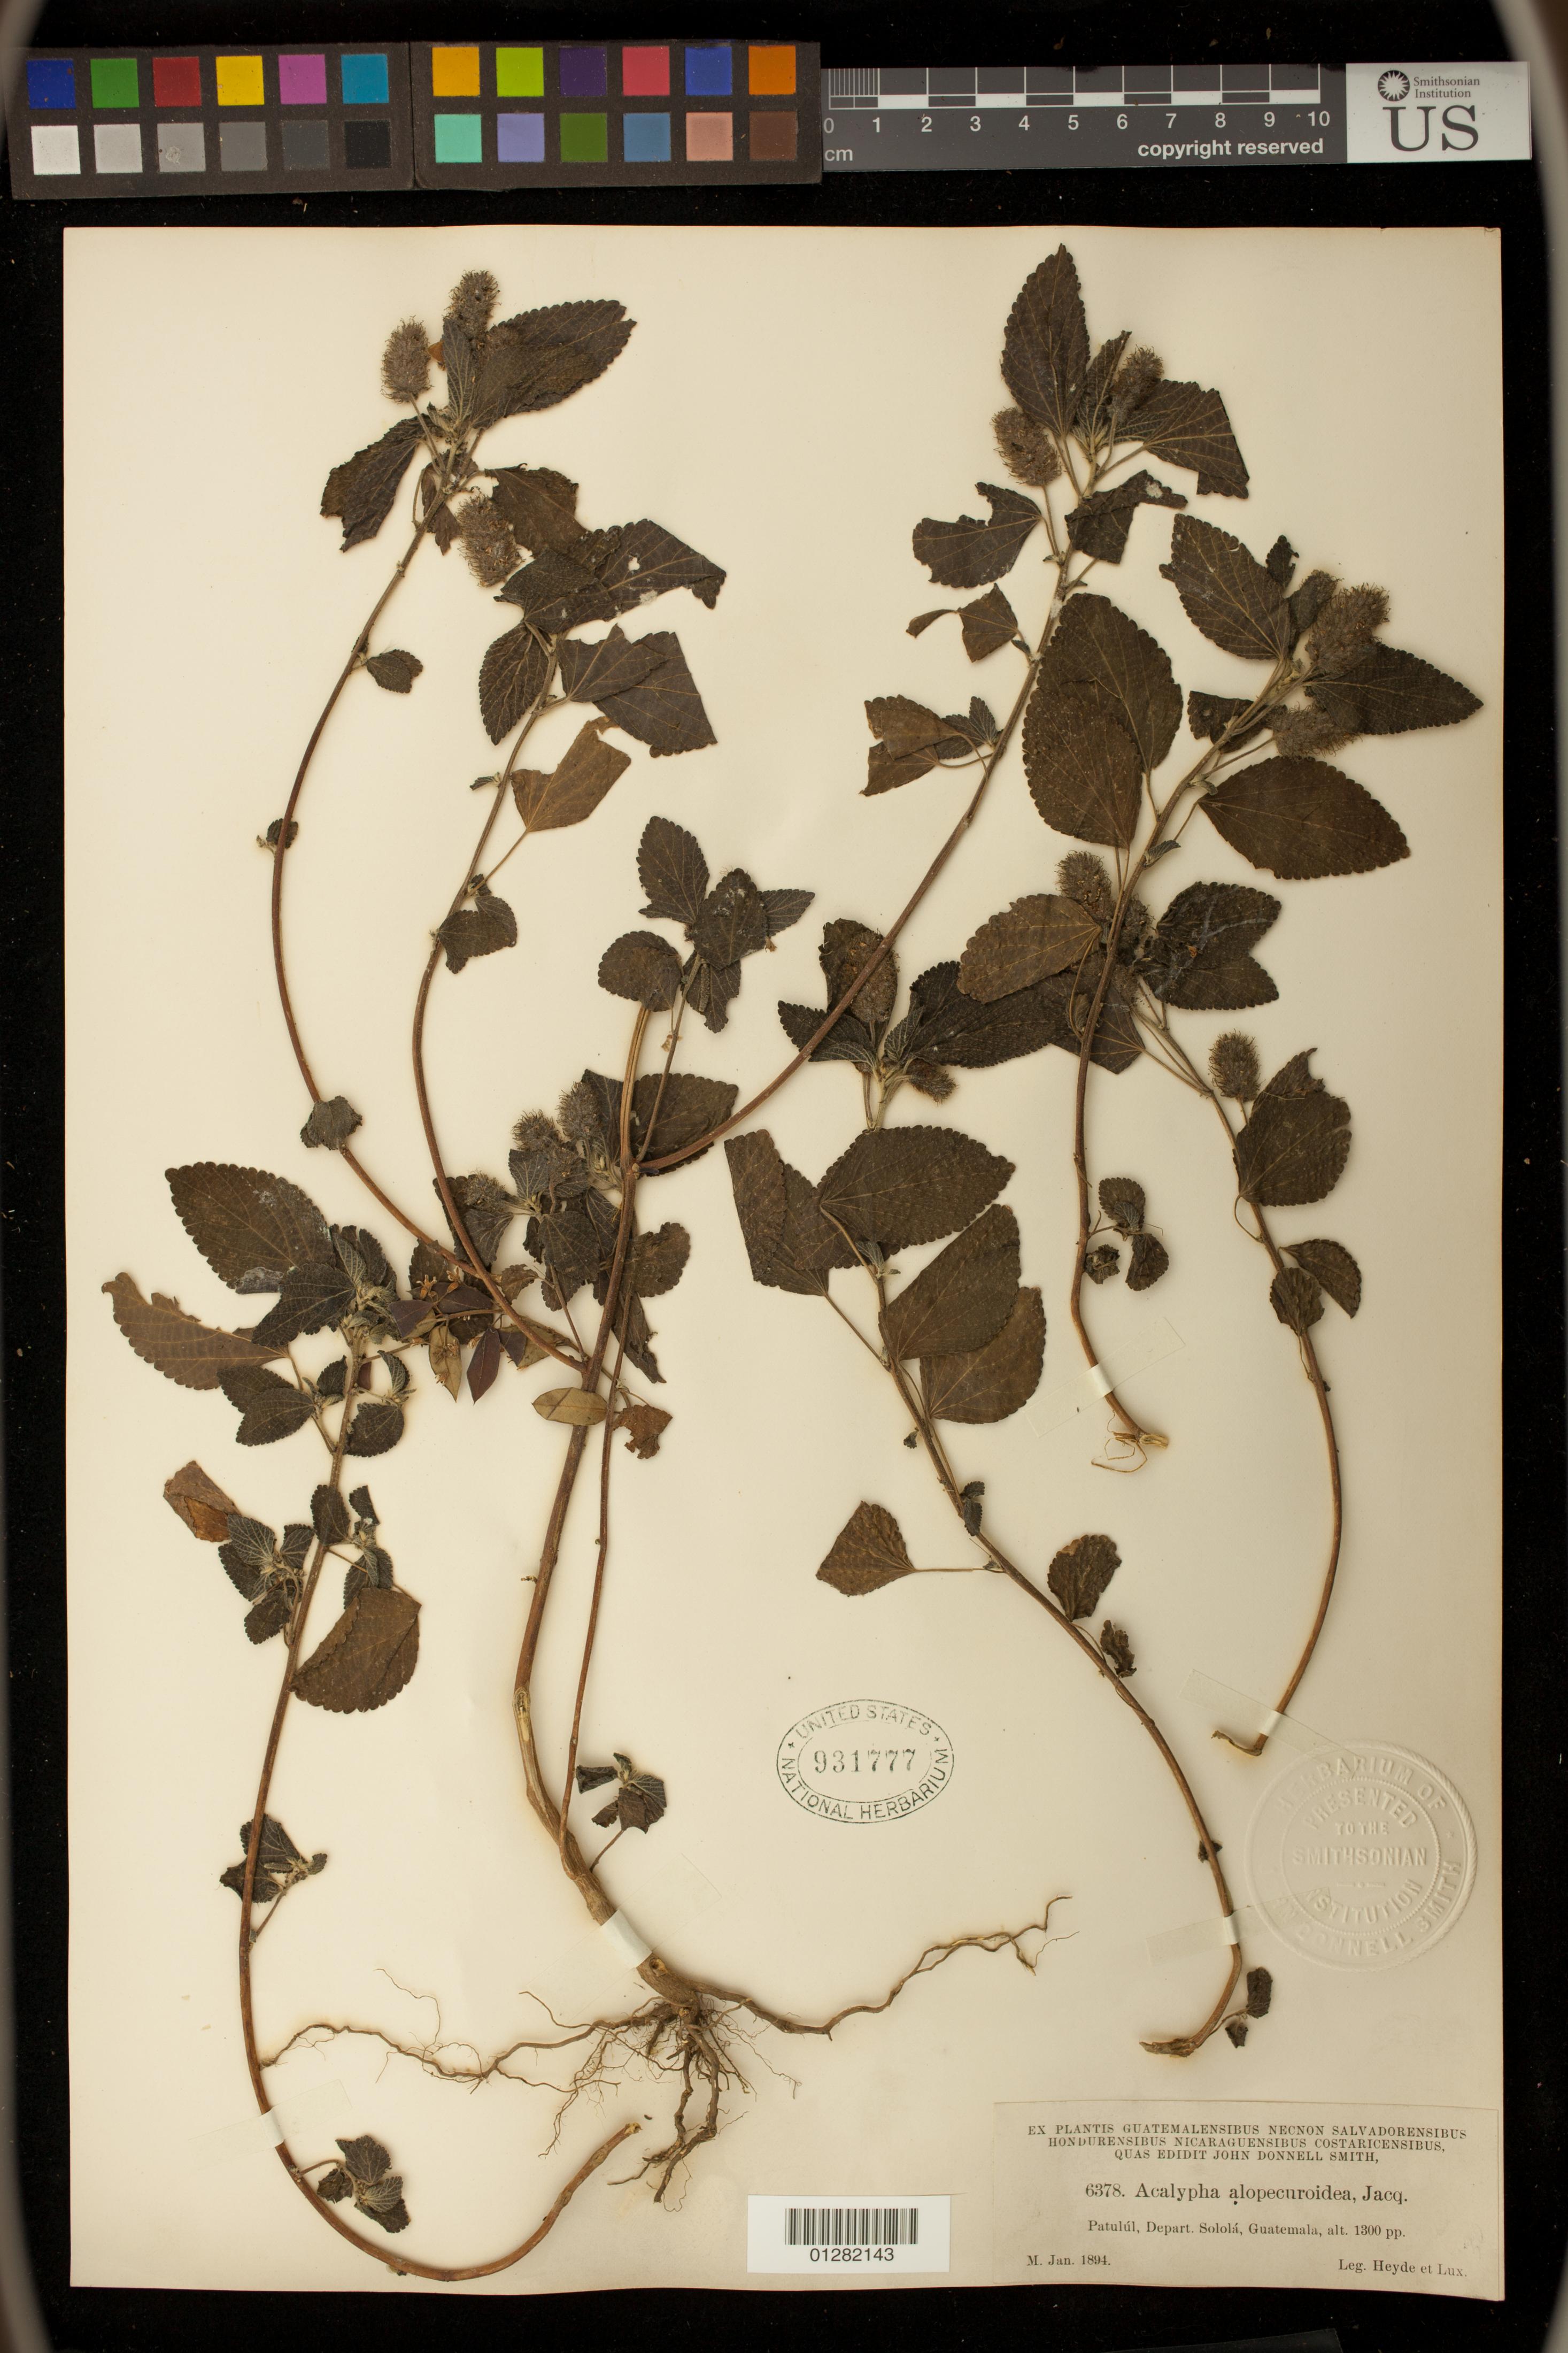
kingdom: Plantae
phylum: Tracheophyta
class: Magnoliopsida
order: Malpighiales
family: Euphorbiaceae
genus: Acalypha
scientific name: Acalypha arvensis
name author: Poepp.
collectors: Heyde & Lux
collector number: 6378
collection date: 1894-01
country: Guatemala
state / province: Suchitepéquez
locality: Patulul, Depart. Solola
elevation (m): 396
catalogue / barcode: US 931777